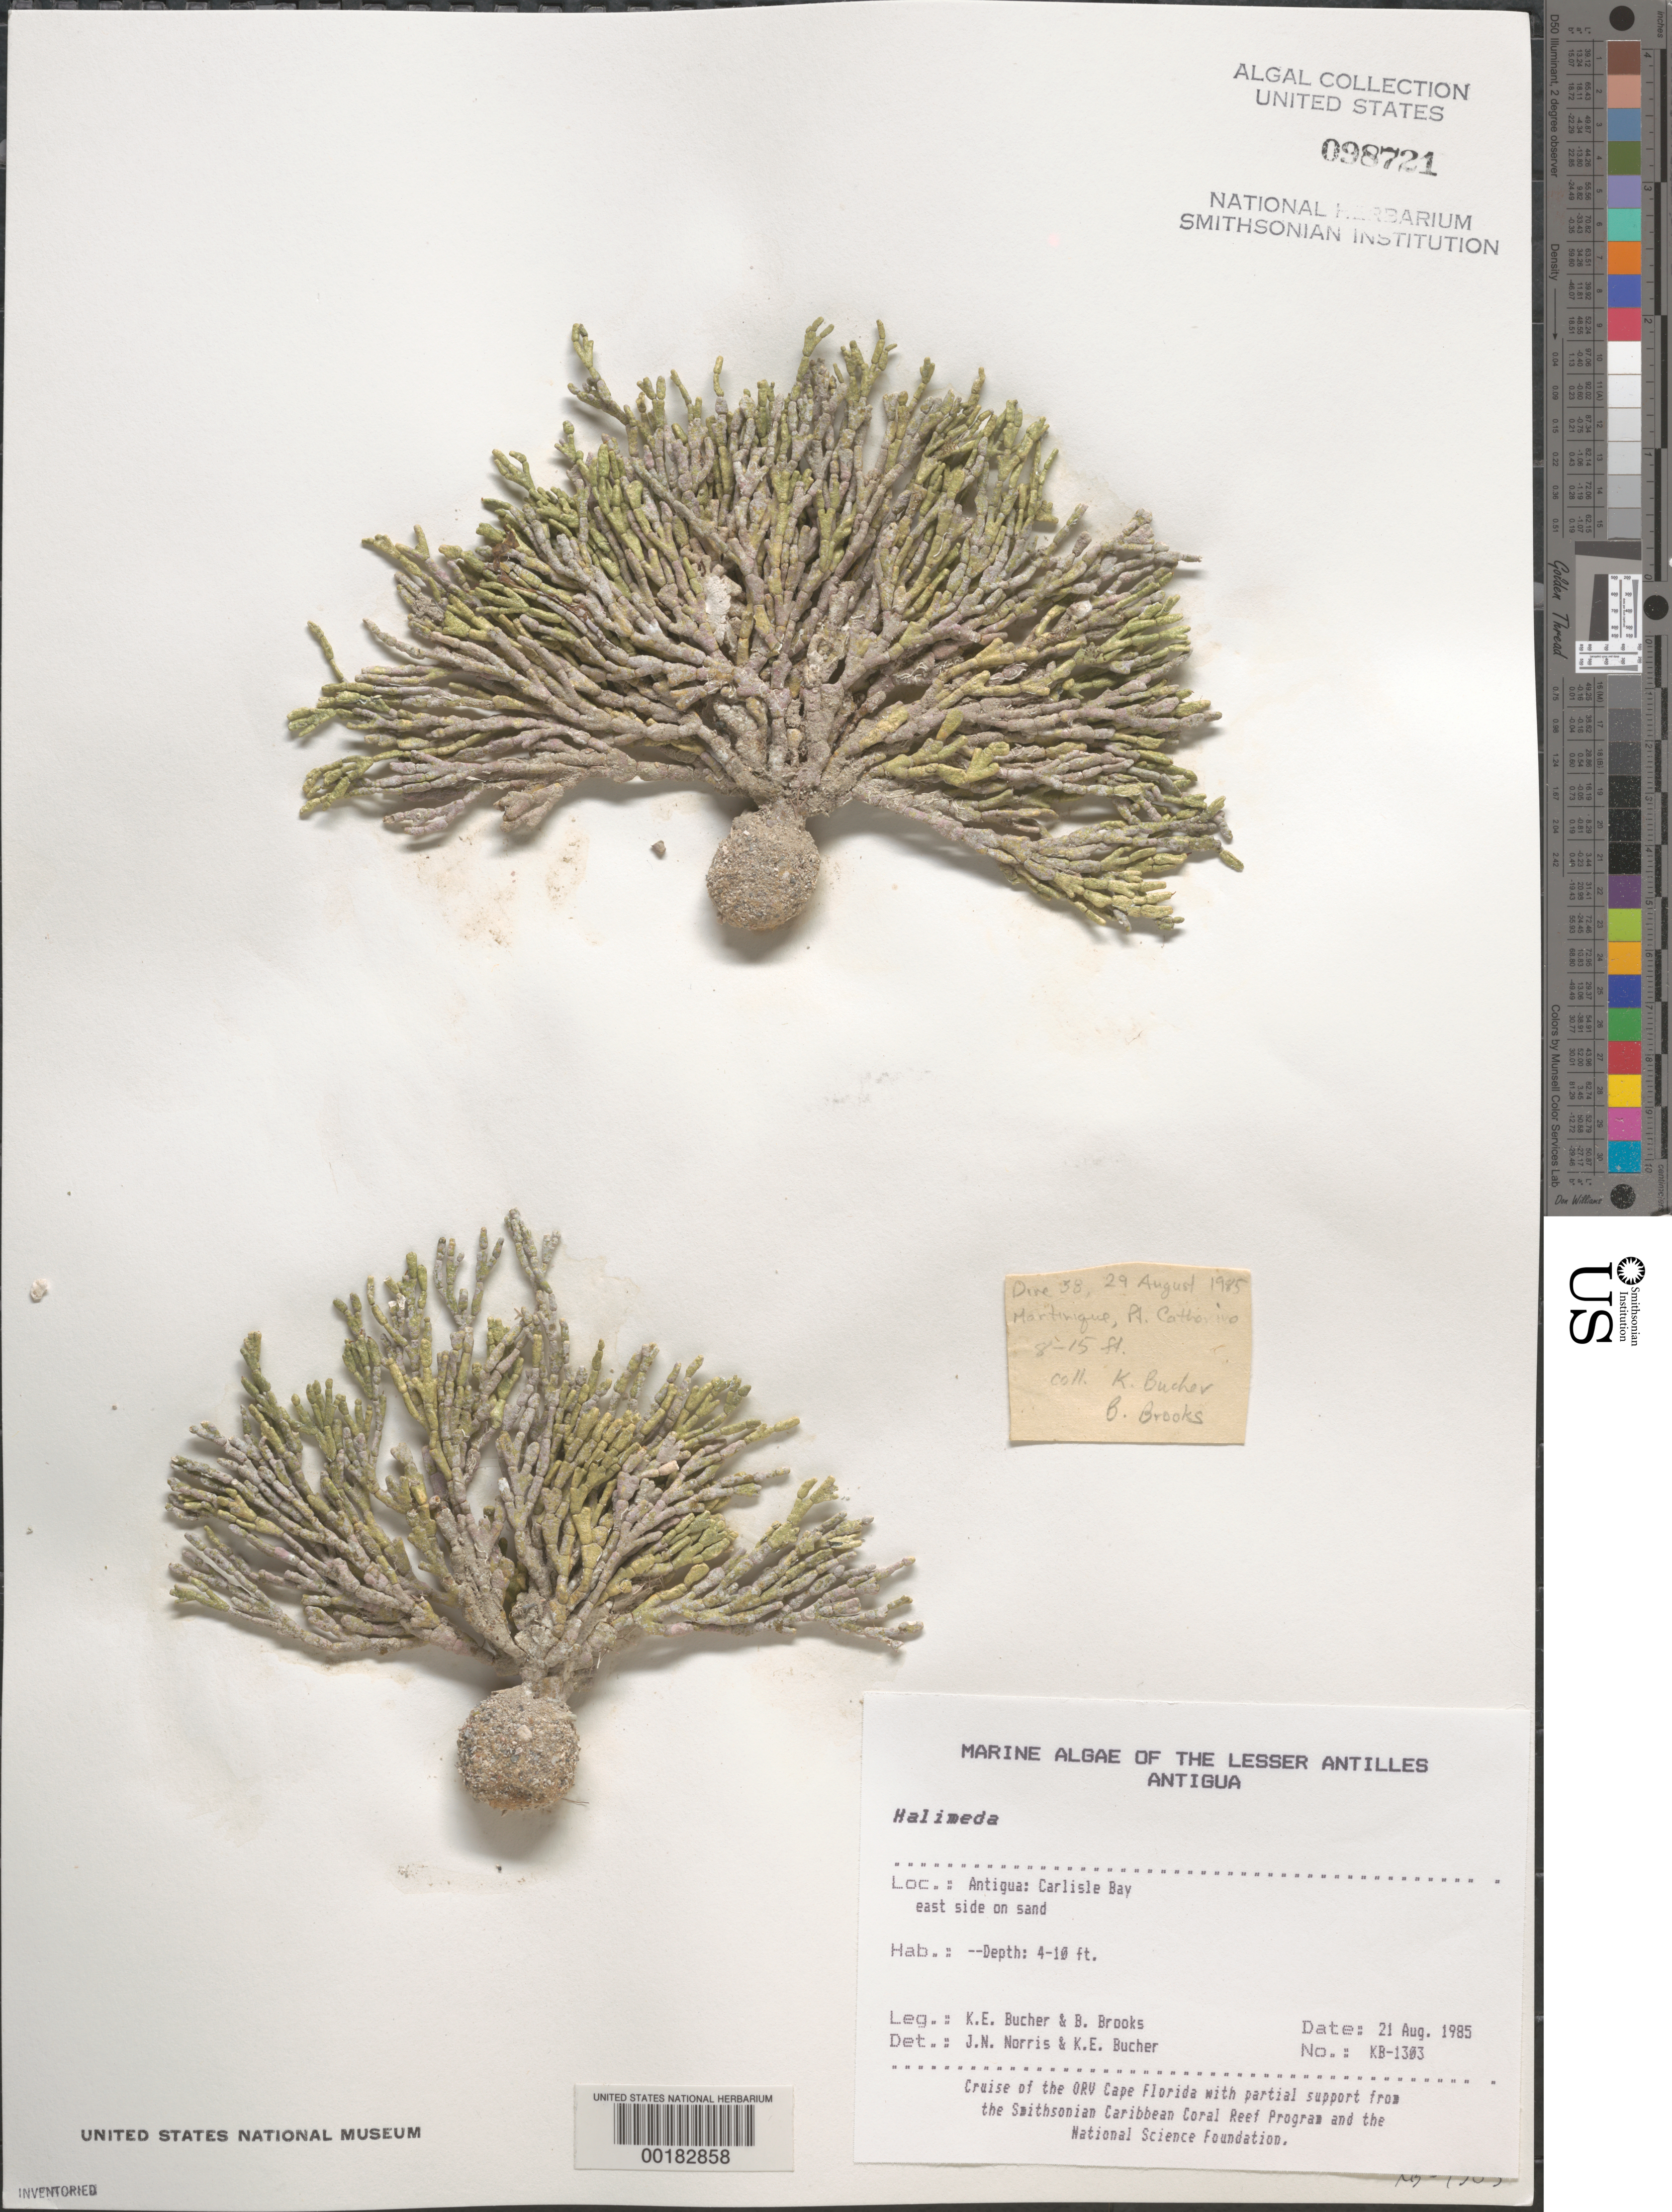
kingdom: Plantae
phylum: Chlorophyta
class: Ulvophyceae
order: Bryopsidales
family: Halimedaceae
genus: Halimeda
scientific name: Halimeda sp.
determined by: Norris, J. N.; Bucher, K. E.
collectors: K. E. Bucher & B. Brooks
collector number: KB-1303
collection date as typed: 21 Aug 1985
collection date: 1985-08-21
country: Antigua and Barbuda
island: Antigua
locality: Carlisle Bay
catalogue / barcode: US 98721